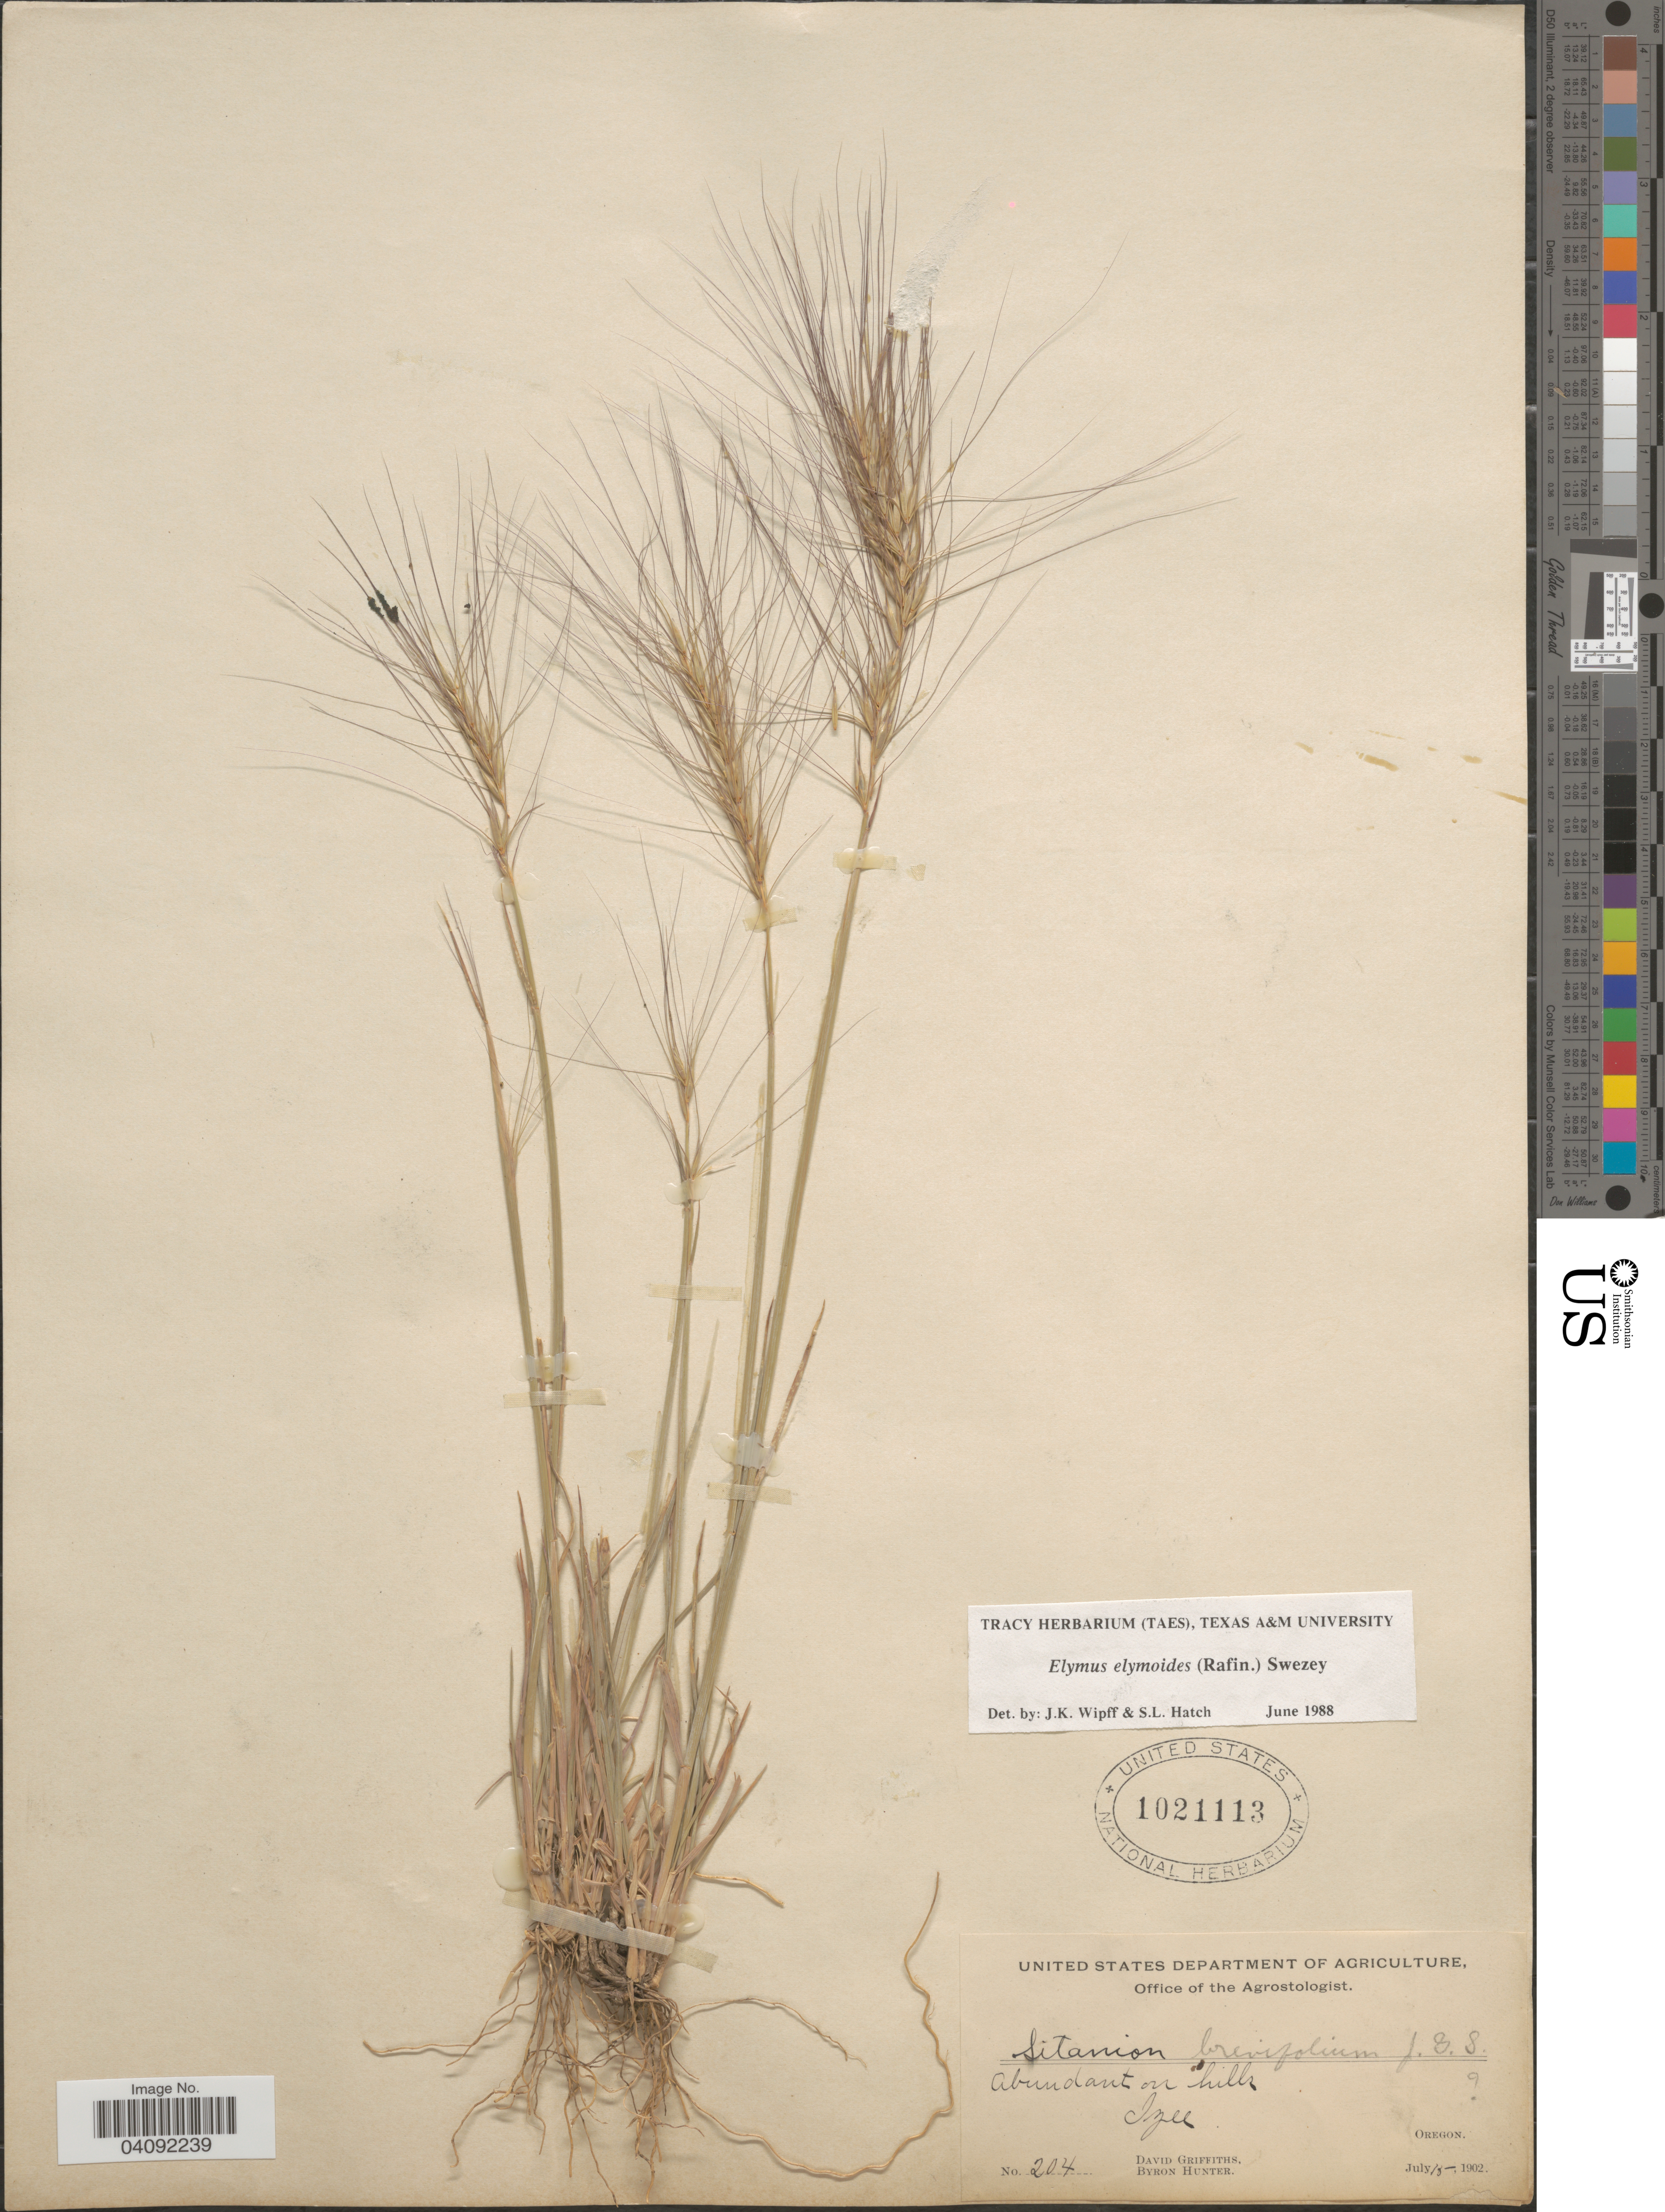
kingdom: Plantae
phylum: Tracheophyta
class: Liliopsida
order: Poales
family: Poaceae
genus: Elymus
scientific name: Elymus elymoides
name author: (Raf.) Swezey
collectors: D. Griffiths & B. Hunter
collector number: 204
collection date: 1902-07-15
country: United States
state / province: Oregon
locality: Abundant on hills. Izee.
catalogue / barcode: US 1021113